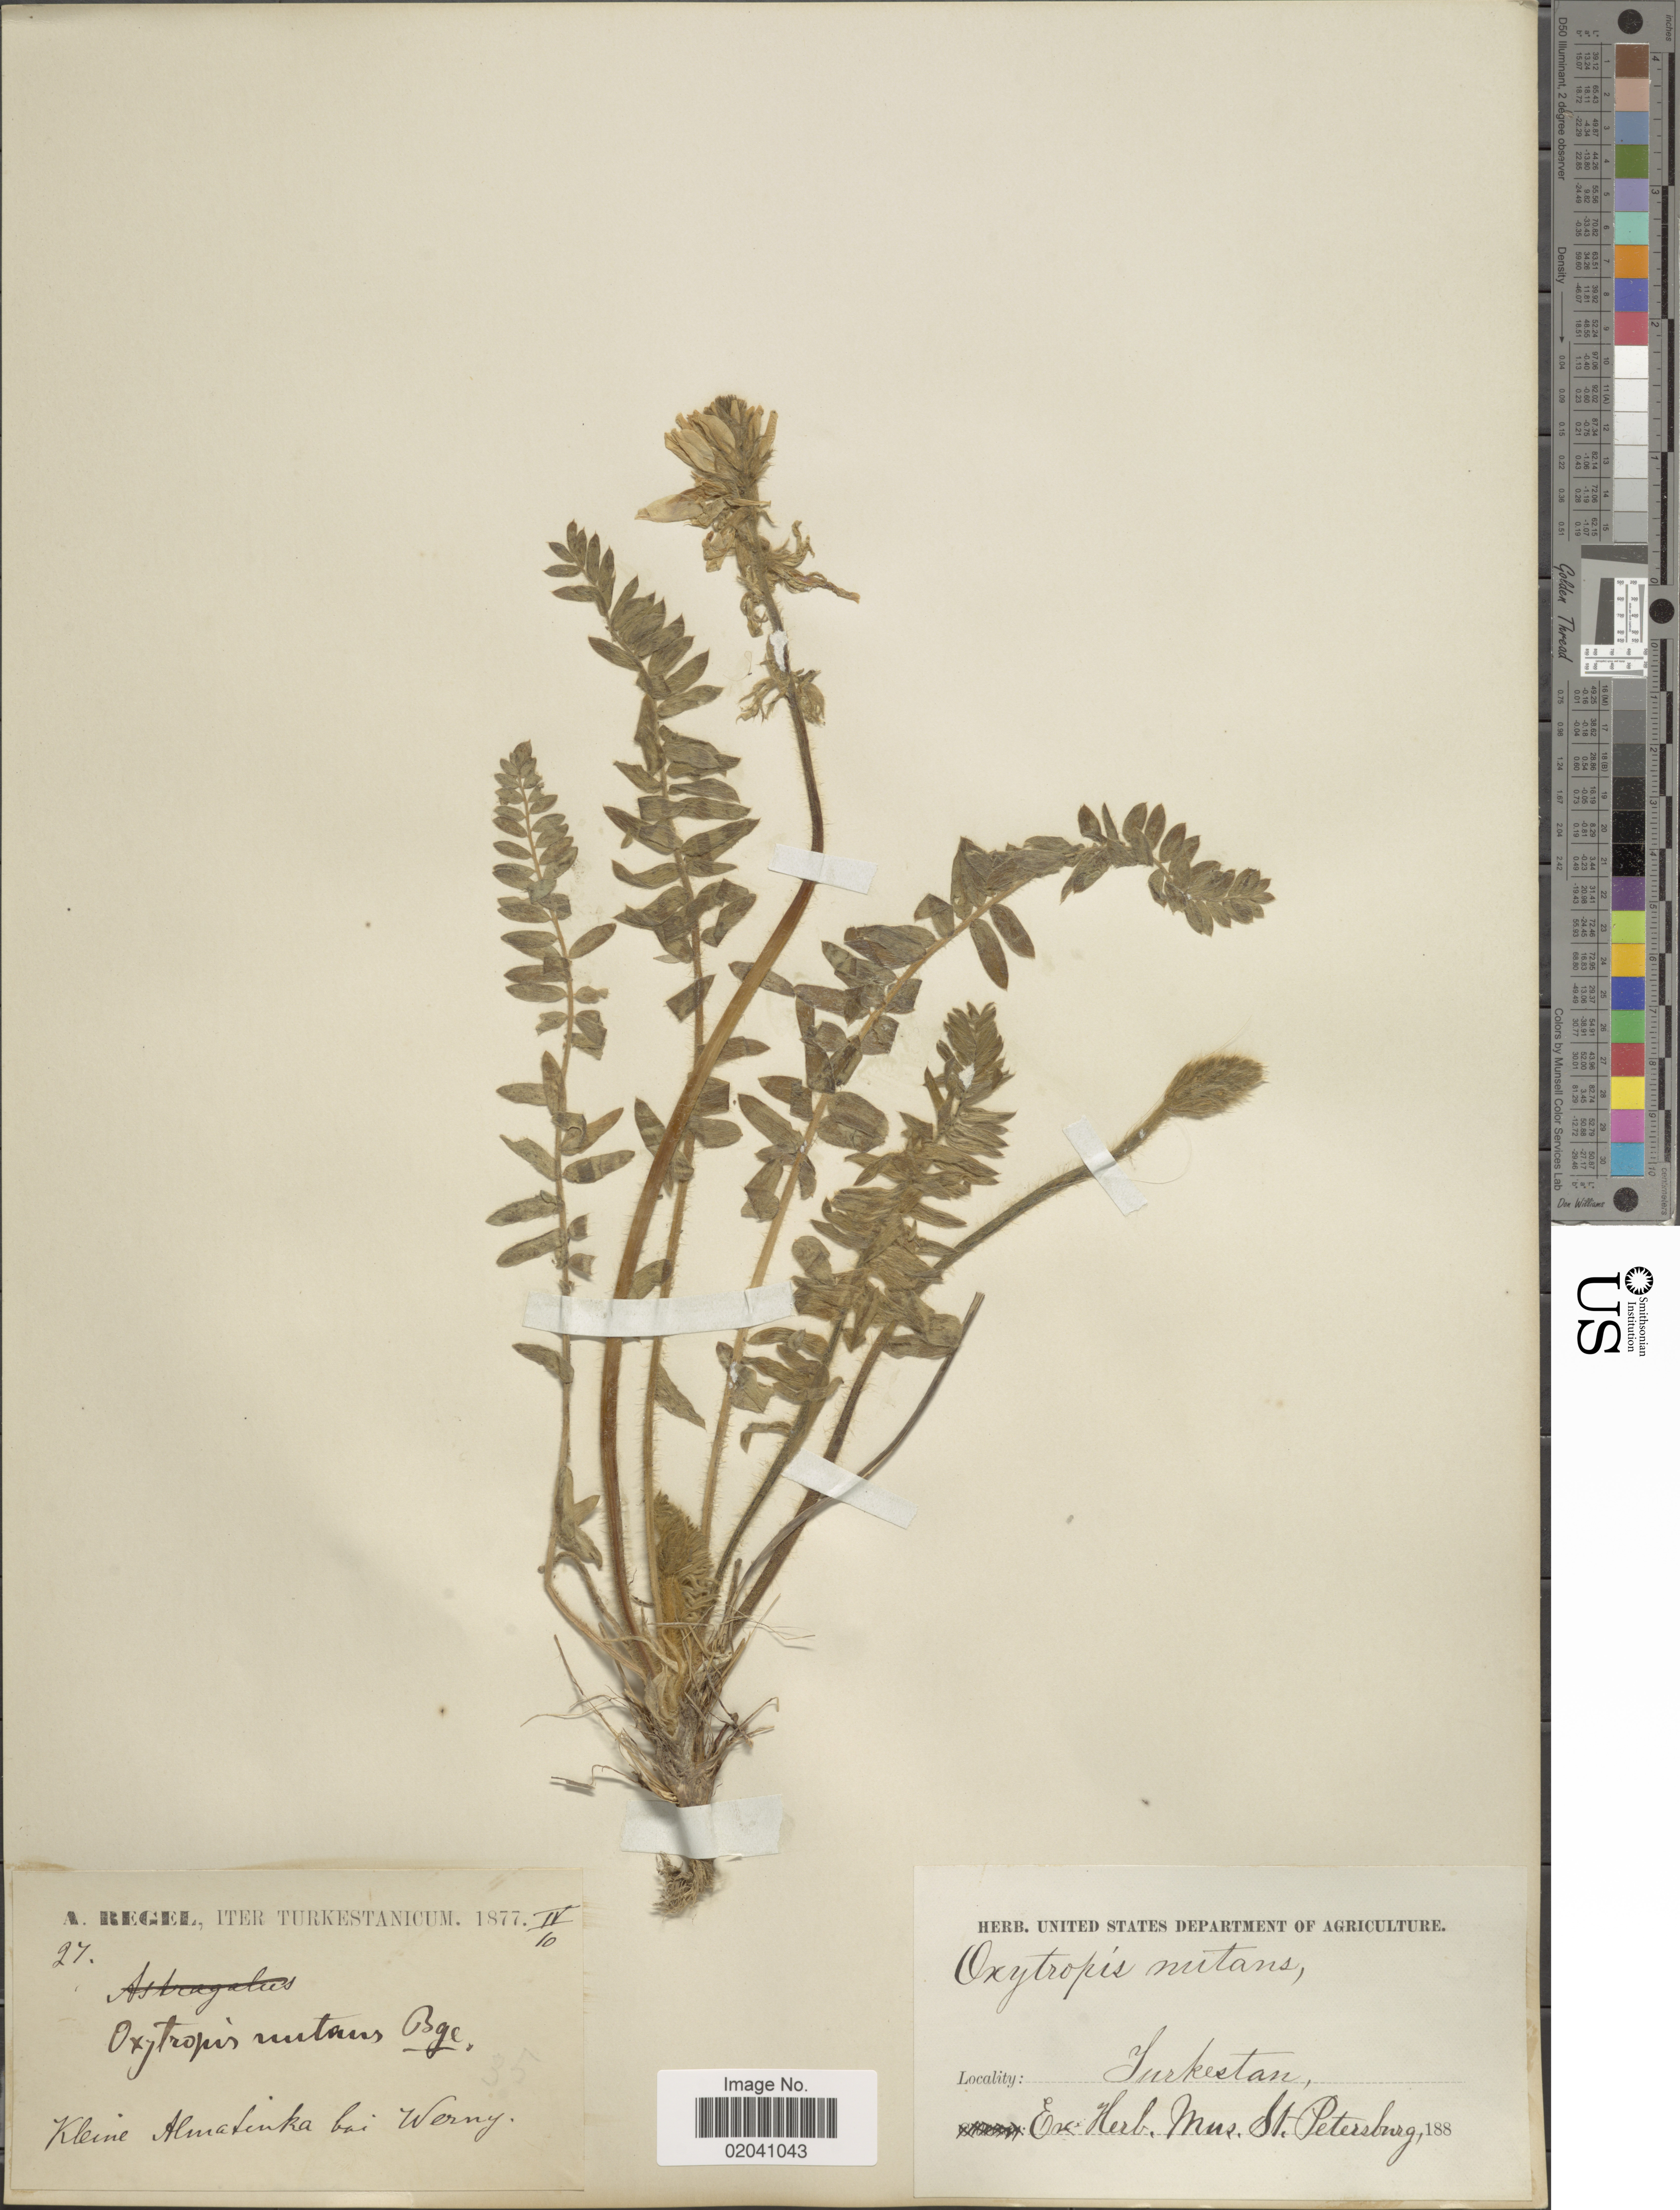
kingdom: Plantae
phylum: Tracheophyta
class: Magnoliopsida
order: Fabales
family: Fabaceae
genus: Oxytropis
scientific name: Oxytropis nutans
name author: Bunge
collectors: A. Regel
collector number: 27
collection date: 1877-04-10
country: Turkmenistan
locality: Kleine. Almatinka bei Werny.